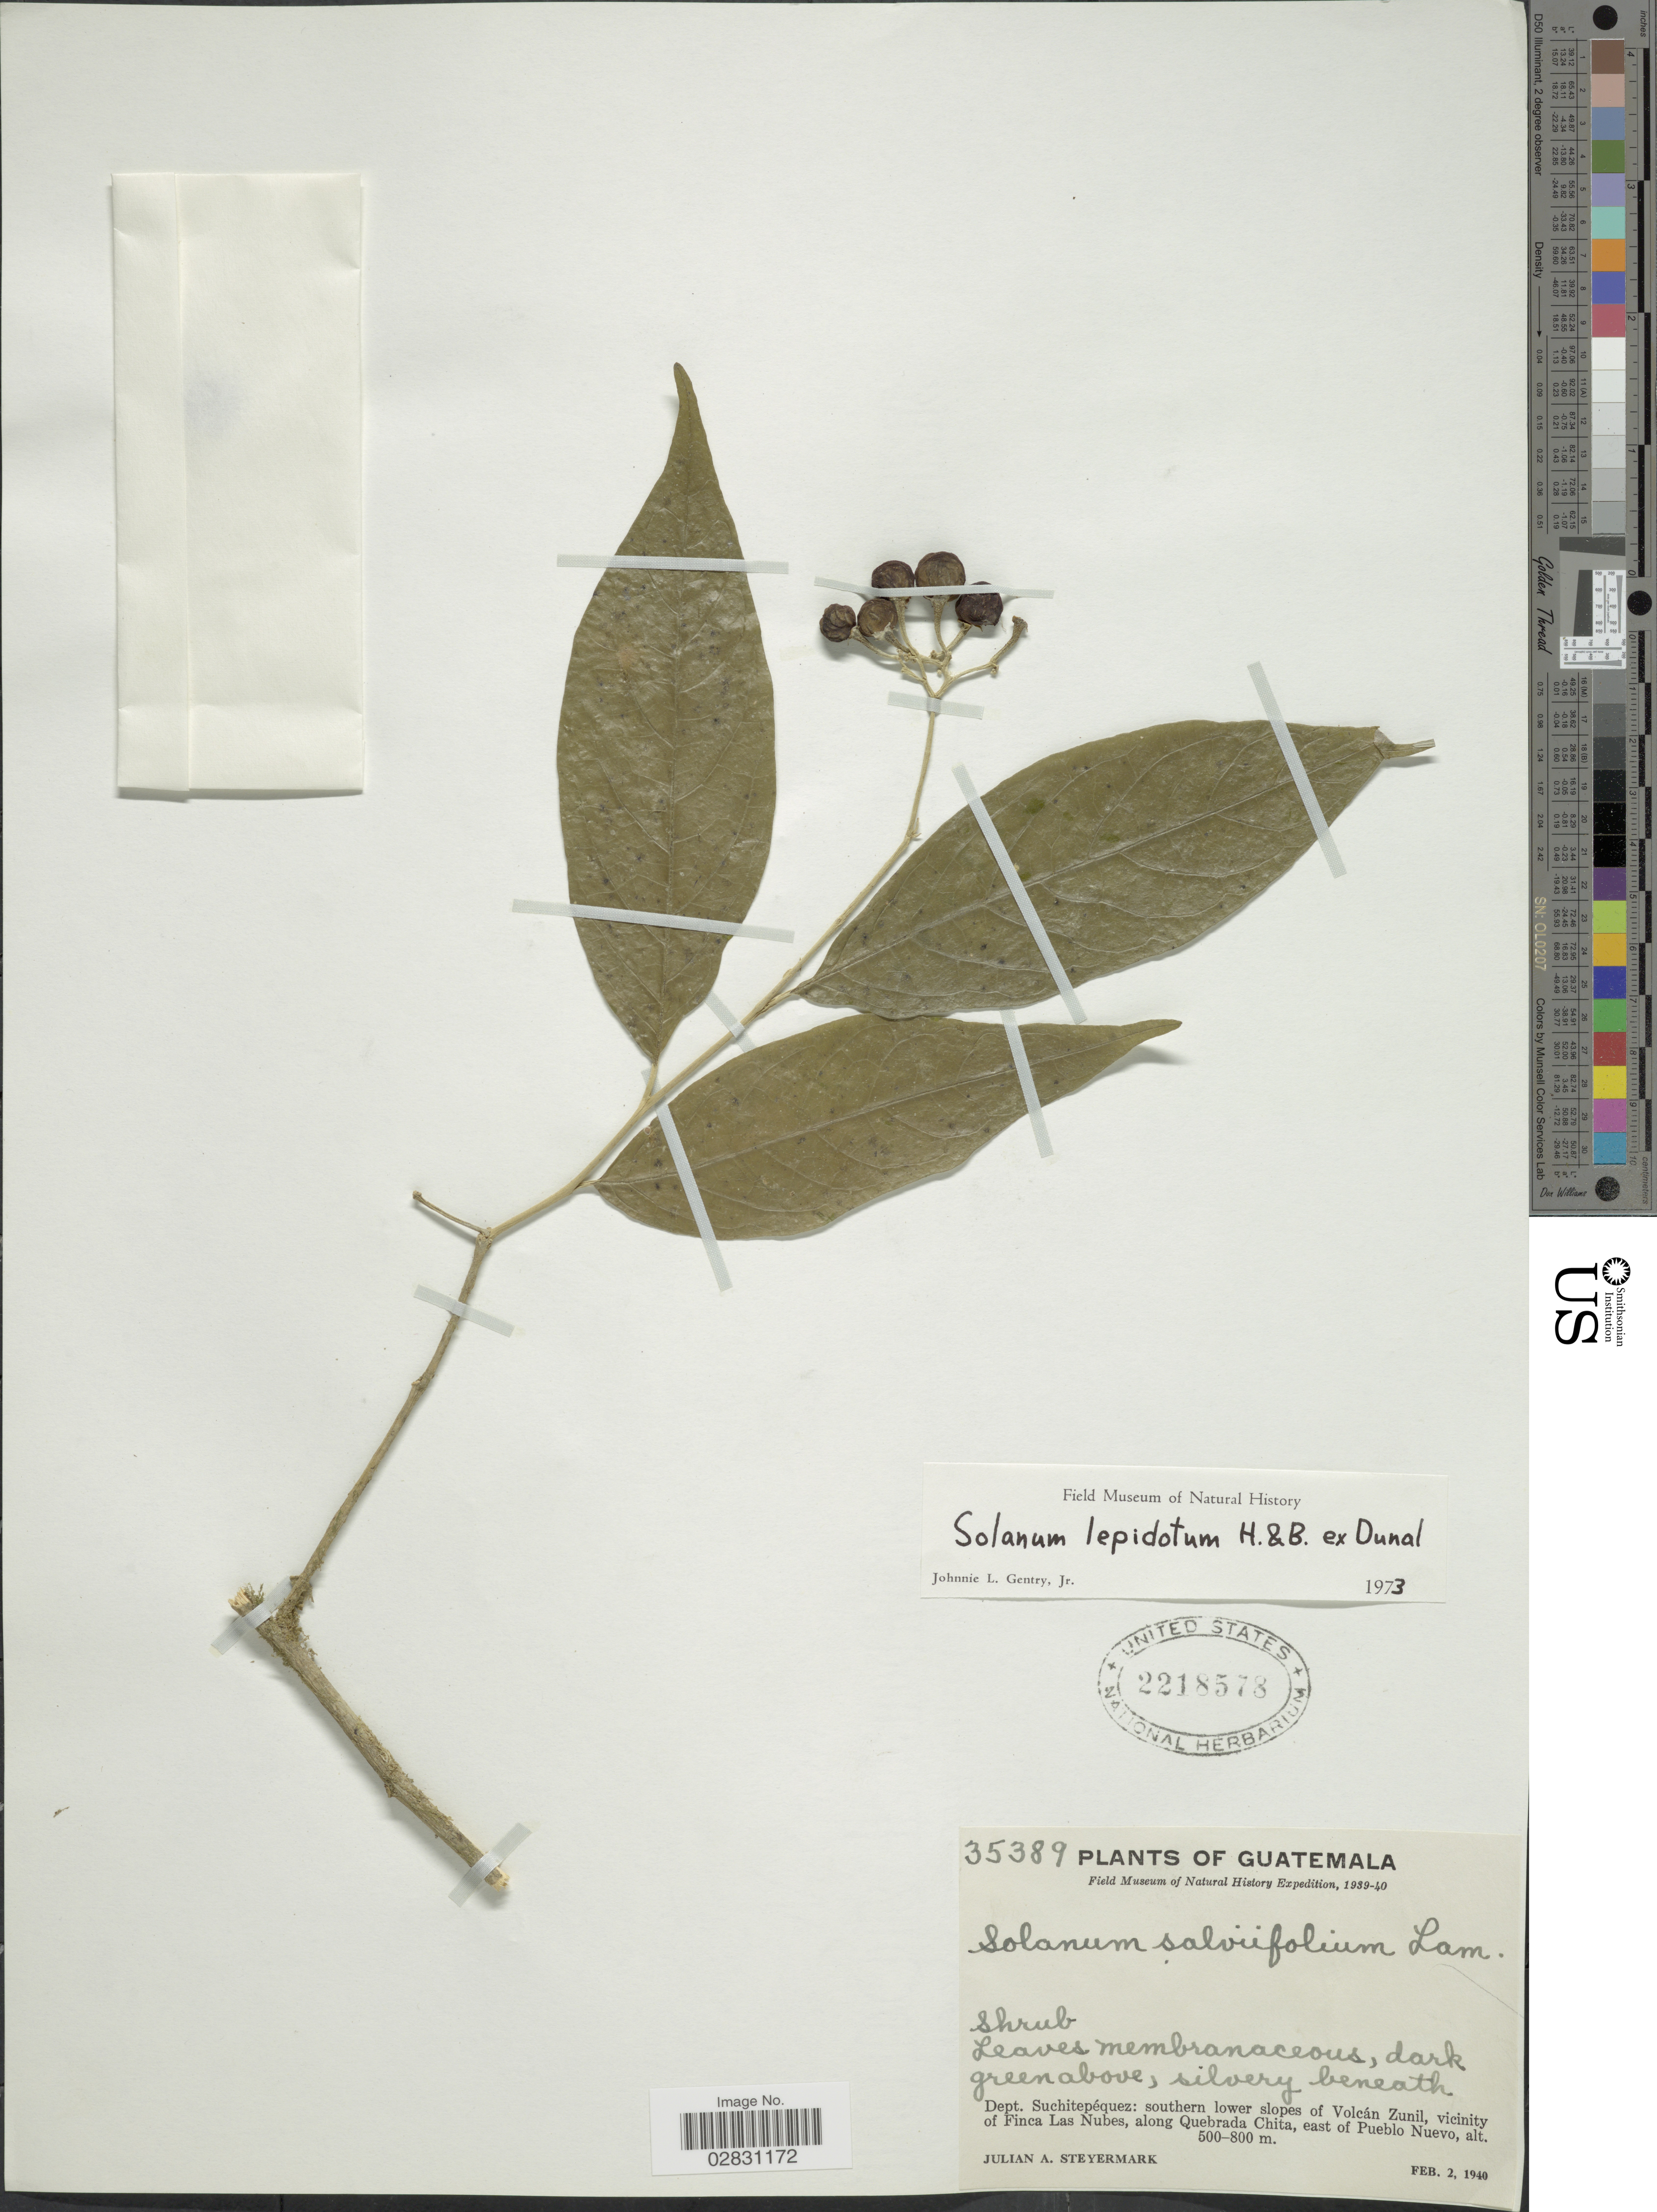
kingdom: Plantae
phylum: Tracheophyta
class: Magnoliopsida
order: Solanales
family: Solanaceae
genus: Solanum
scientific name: Solanum lepidotum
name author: Humb. & Bonpl. ex Dunal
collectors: J. Steyermark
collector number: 35389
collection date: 1940-02-02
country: Guatemala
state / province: Suchitepéquez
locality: Dept. Suchitepéquez: southern lower slopes of Volcán Zunil, vicinity of Finca Las Nubes, along Quebrada Chita, east of Pueblo Nuevo.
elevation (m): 500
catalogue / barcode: US 2218578